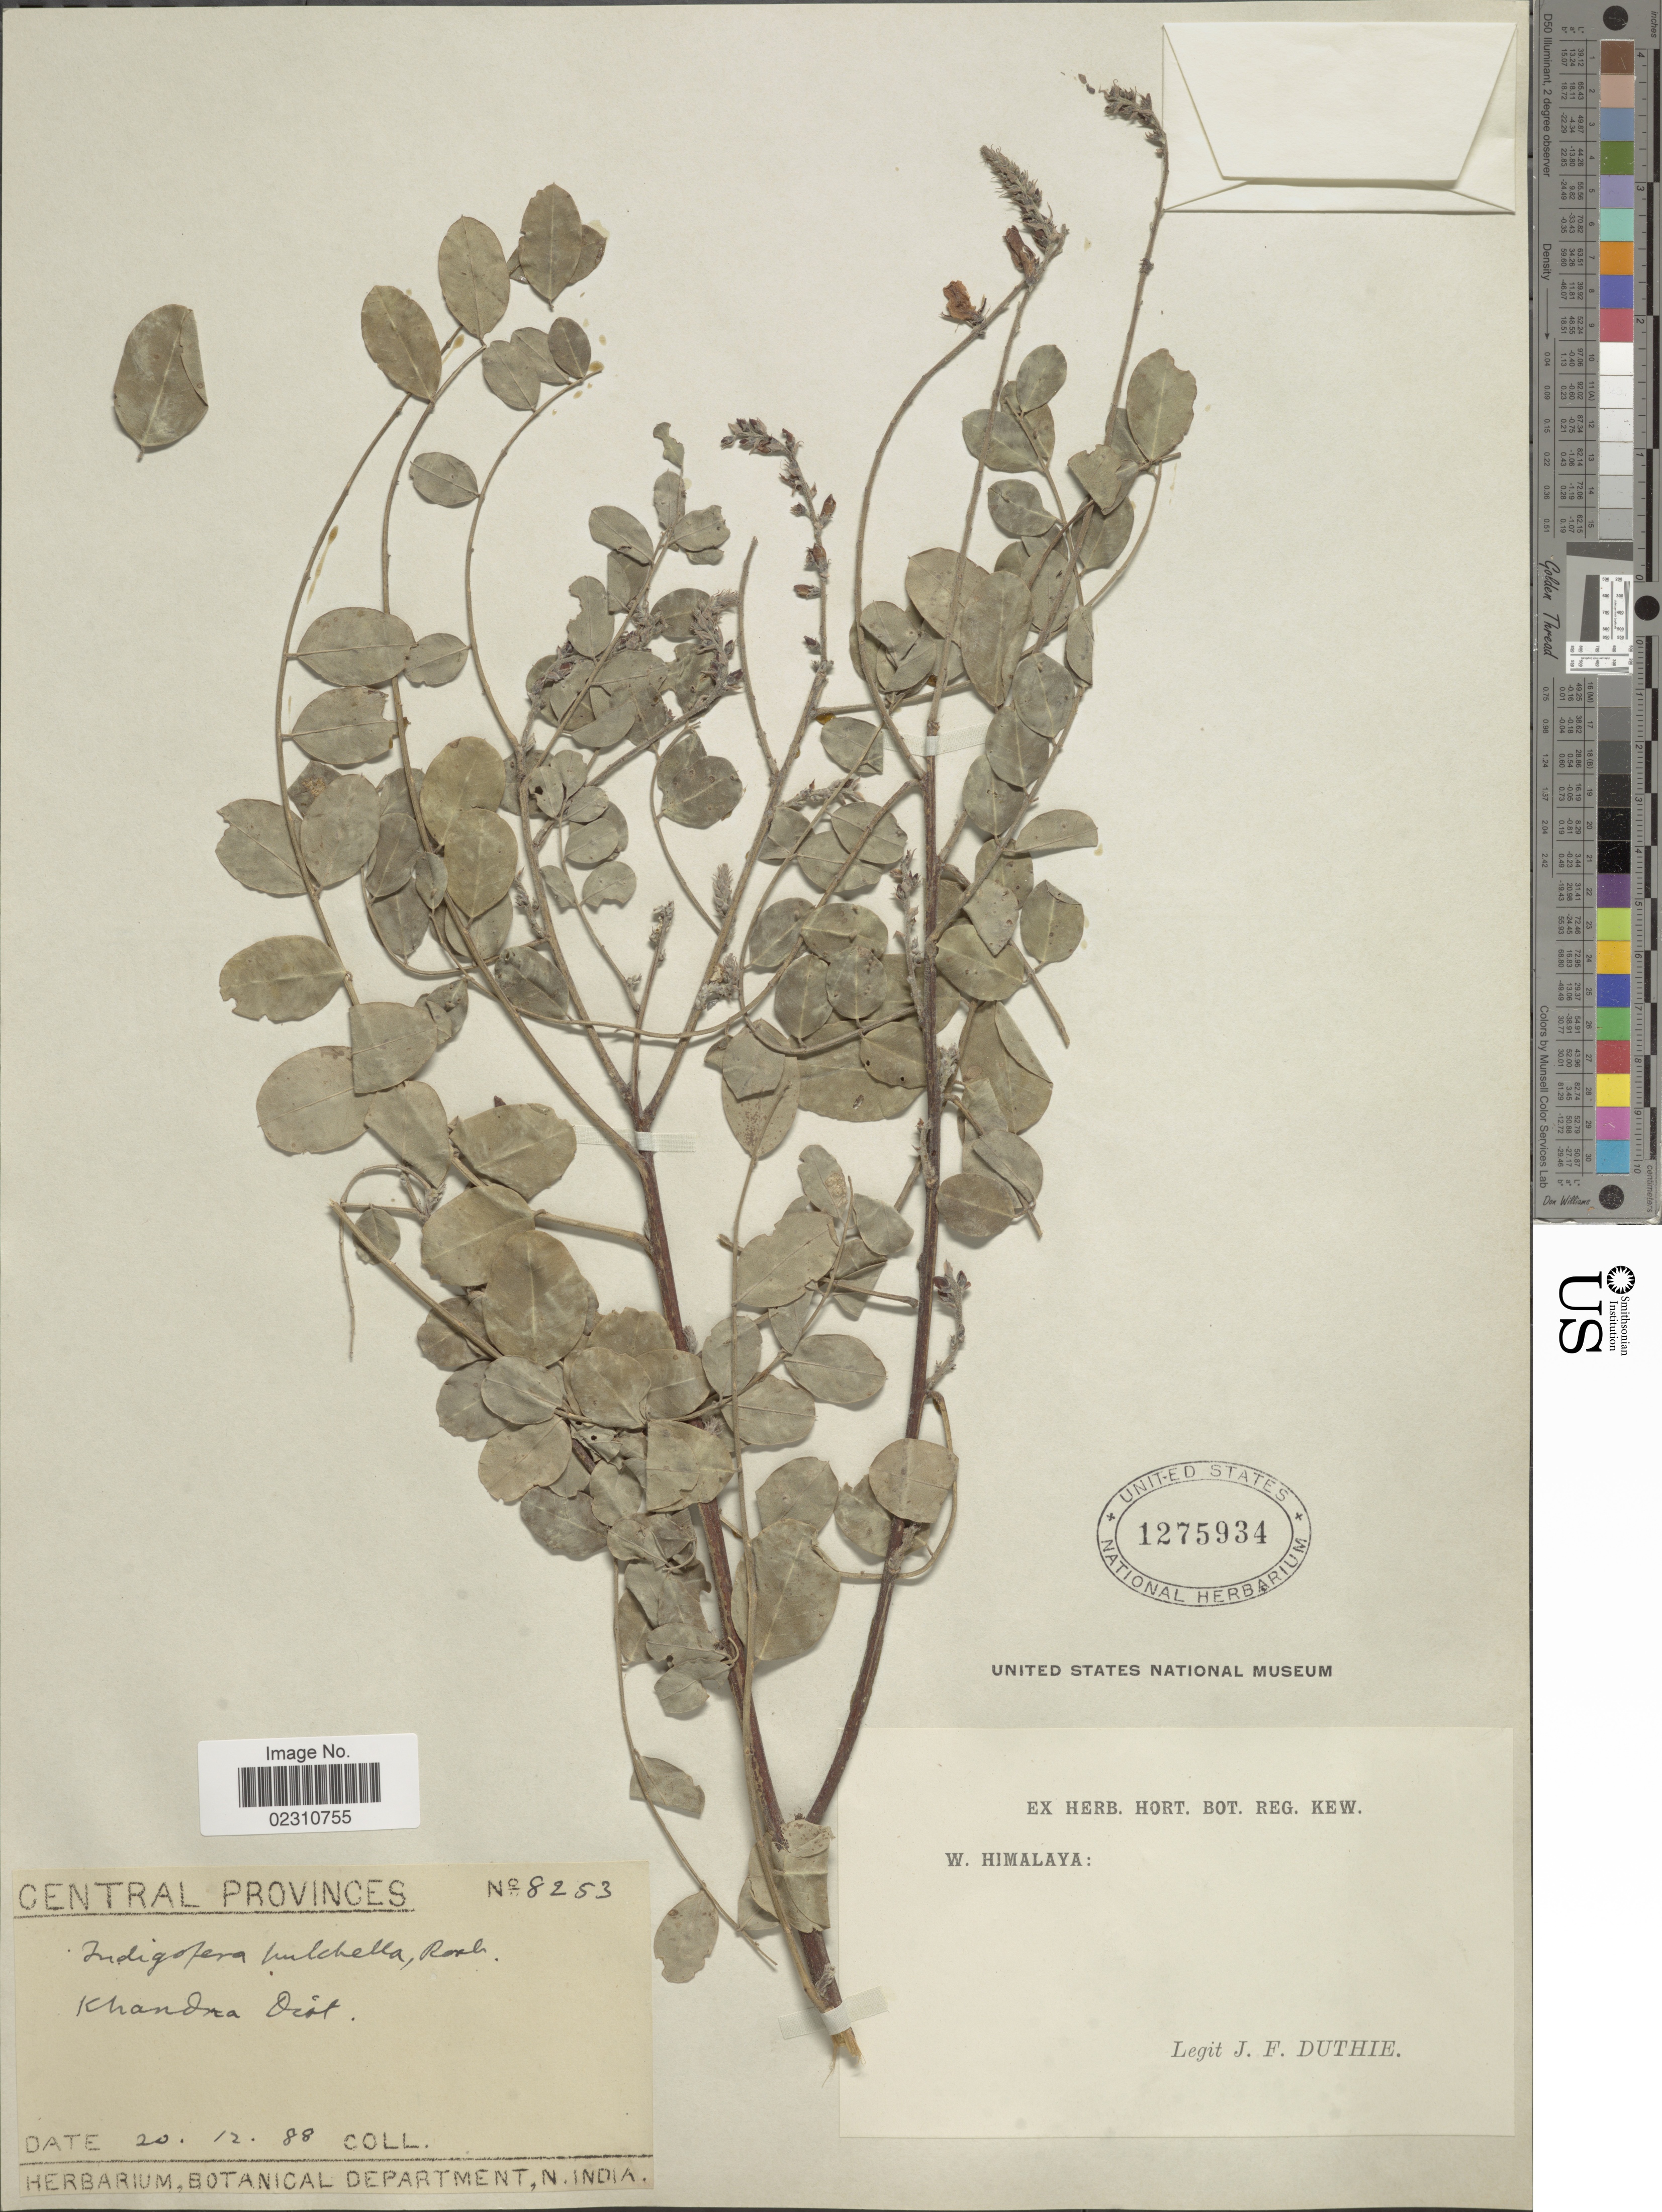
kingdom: Plantae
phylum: Tracheophyta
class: Magnoliopsida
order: Fabales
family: Fabaceae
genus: Indigofera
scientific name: Indigofera cassioides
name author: Röttler ex DC.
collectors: J. F. Duthie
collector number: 8253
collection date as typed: Transcribed d/m/y: 20/12/88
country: India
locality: W. Himalaya. Central Province. Khandra Dist.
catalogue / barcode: US 1275934